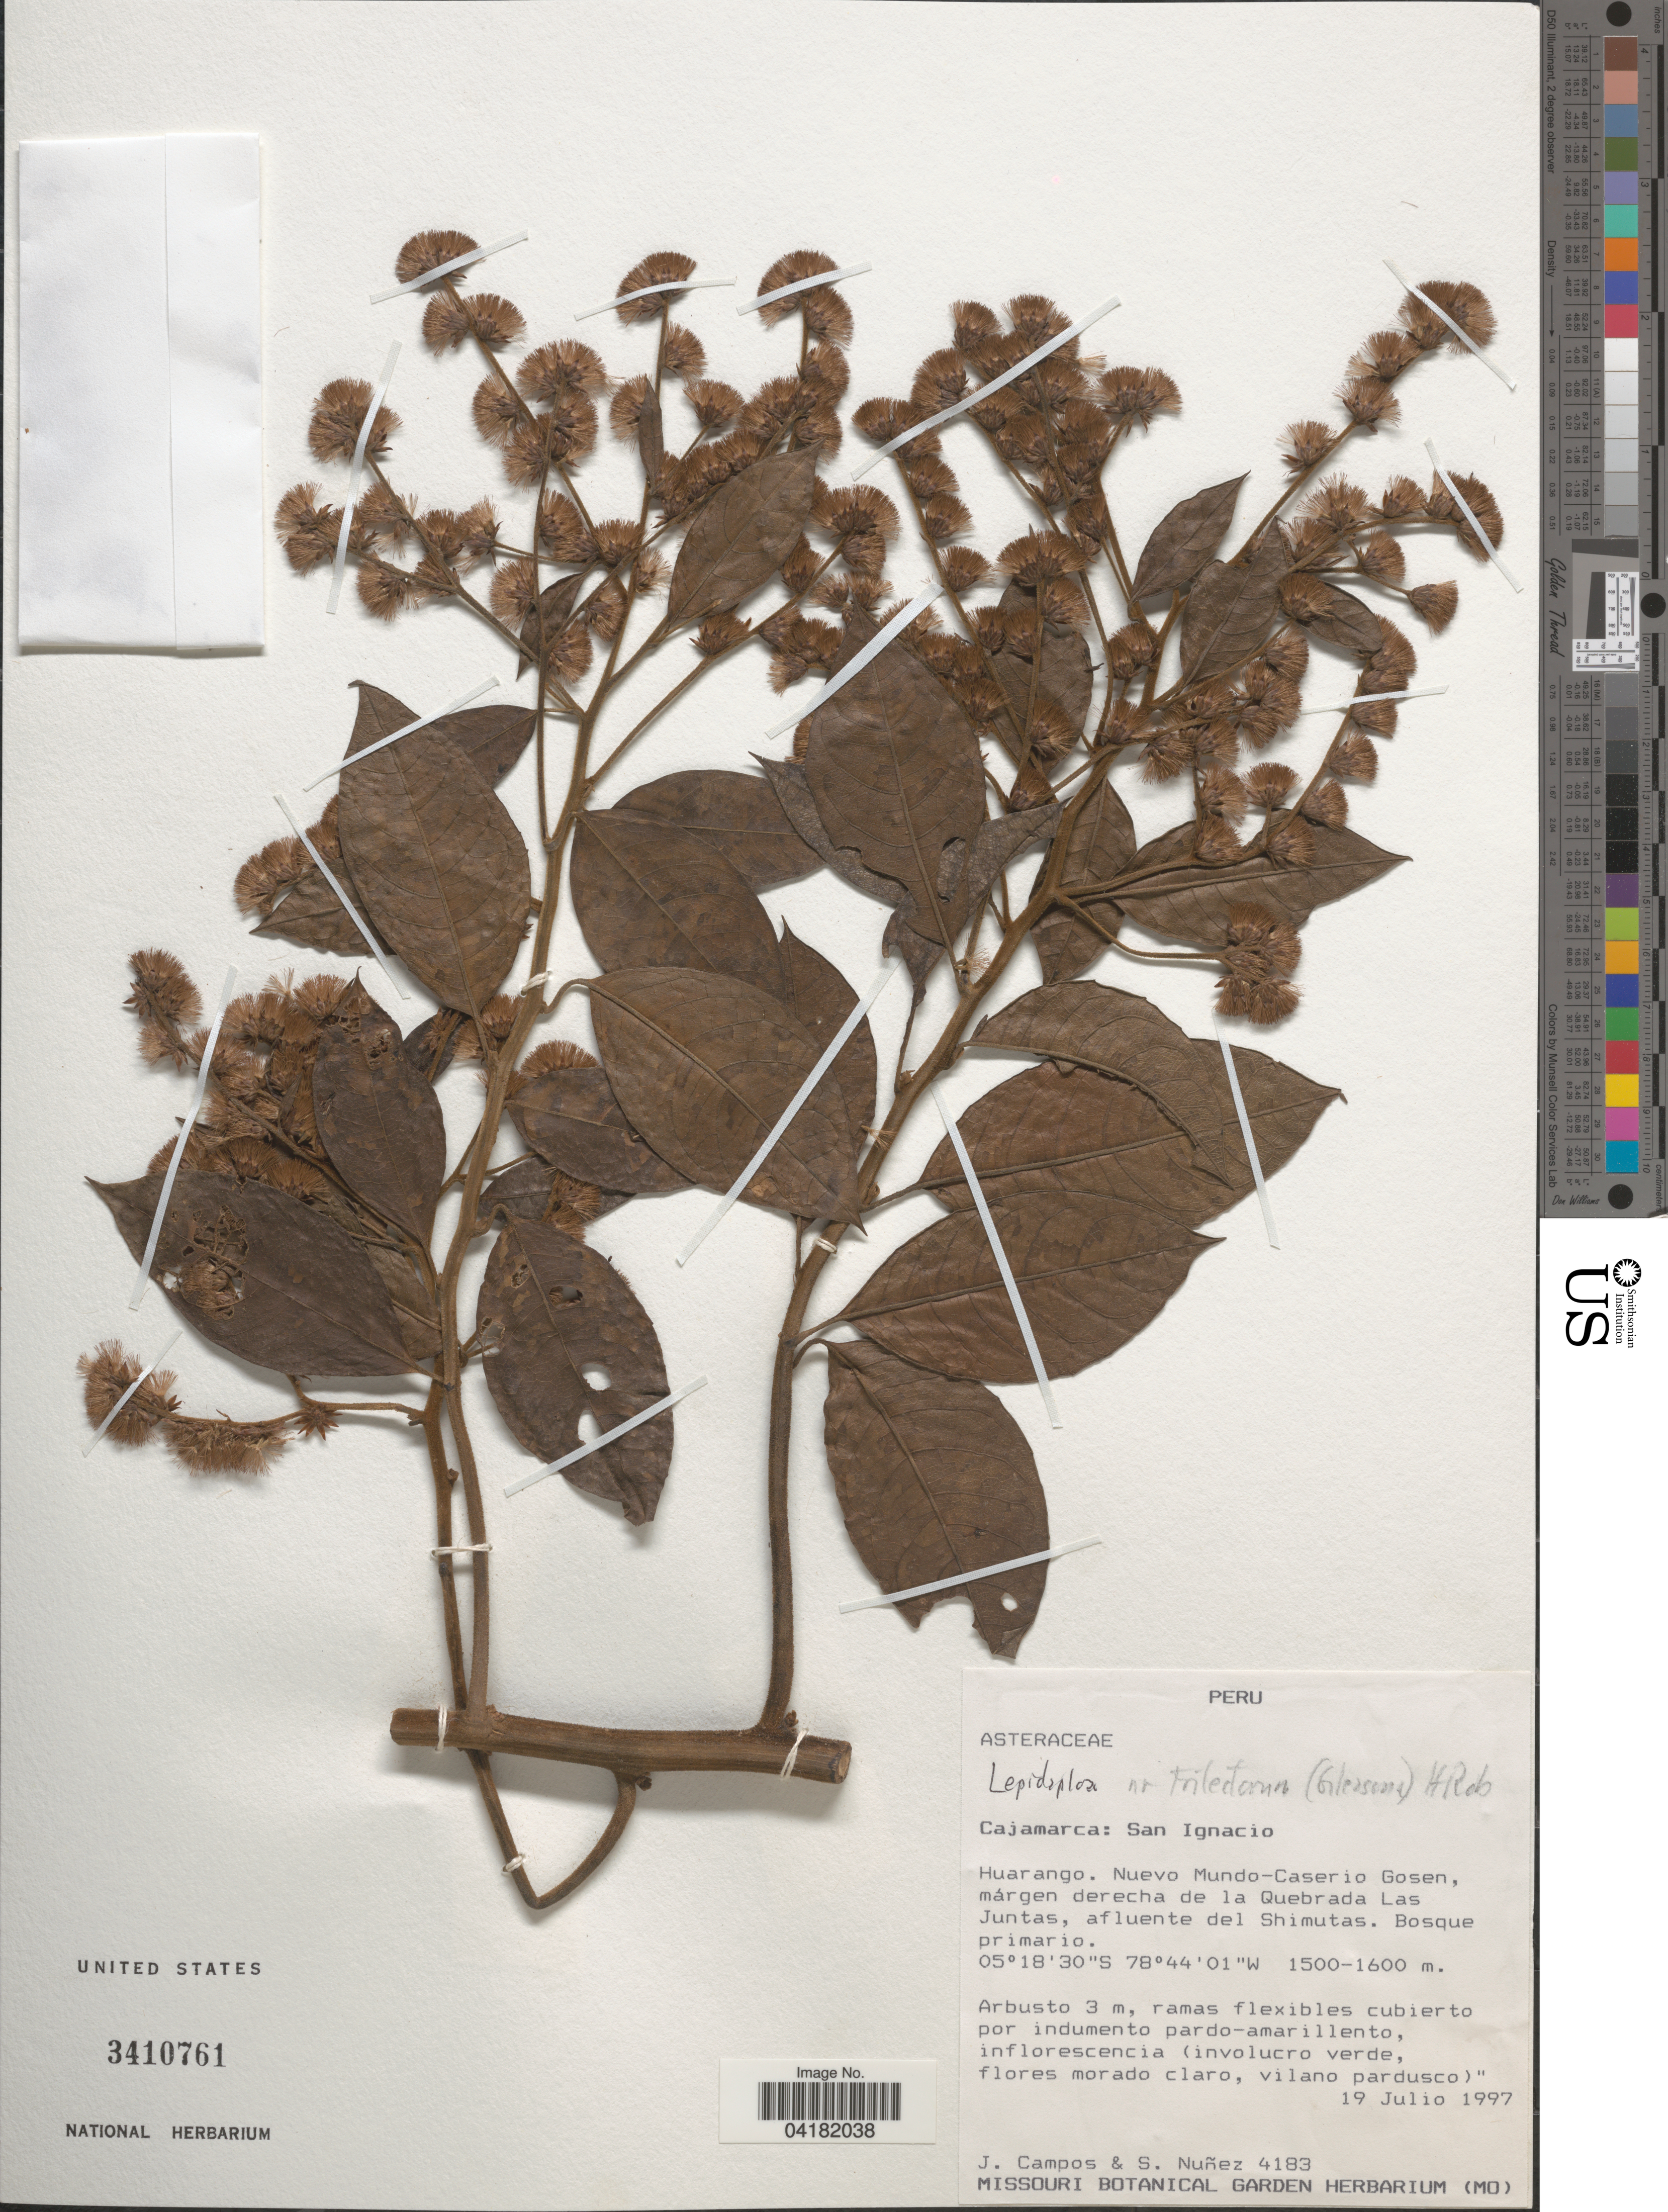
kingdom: Plantae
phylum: Tracheophyta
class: Magnoliopsida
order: Asterales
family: Asteraceae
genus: Lepidaploa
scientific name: Lepidaploa trilectorum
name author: (Gleason) H. Rob.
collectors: J. Campos & S. Nuñez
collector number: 4183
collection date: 1997-07-19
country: Peru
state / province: Cajamarca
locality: San Ignacio. Huarango. Nuevo Mundo-Caserio Gosen, márgen derecha de la Quebrada Las Juntas, afluente del Shimutas.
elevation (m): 1500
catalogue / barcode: US 3410761